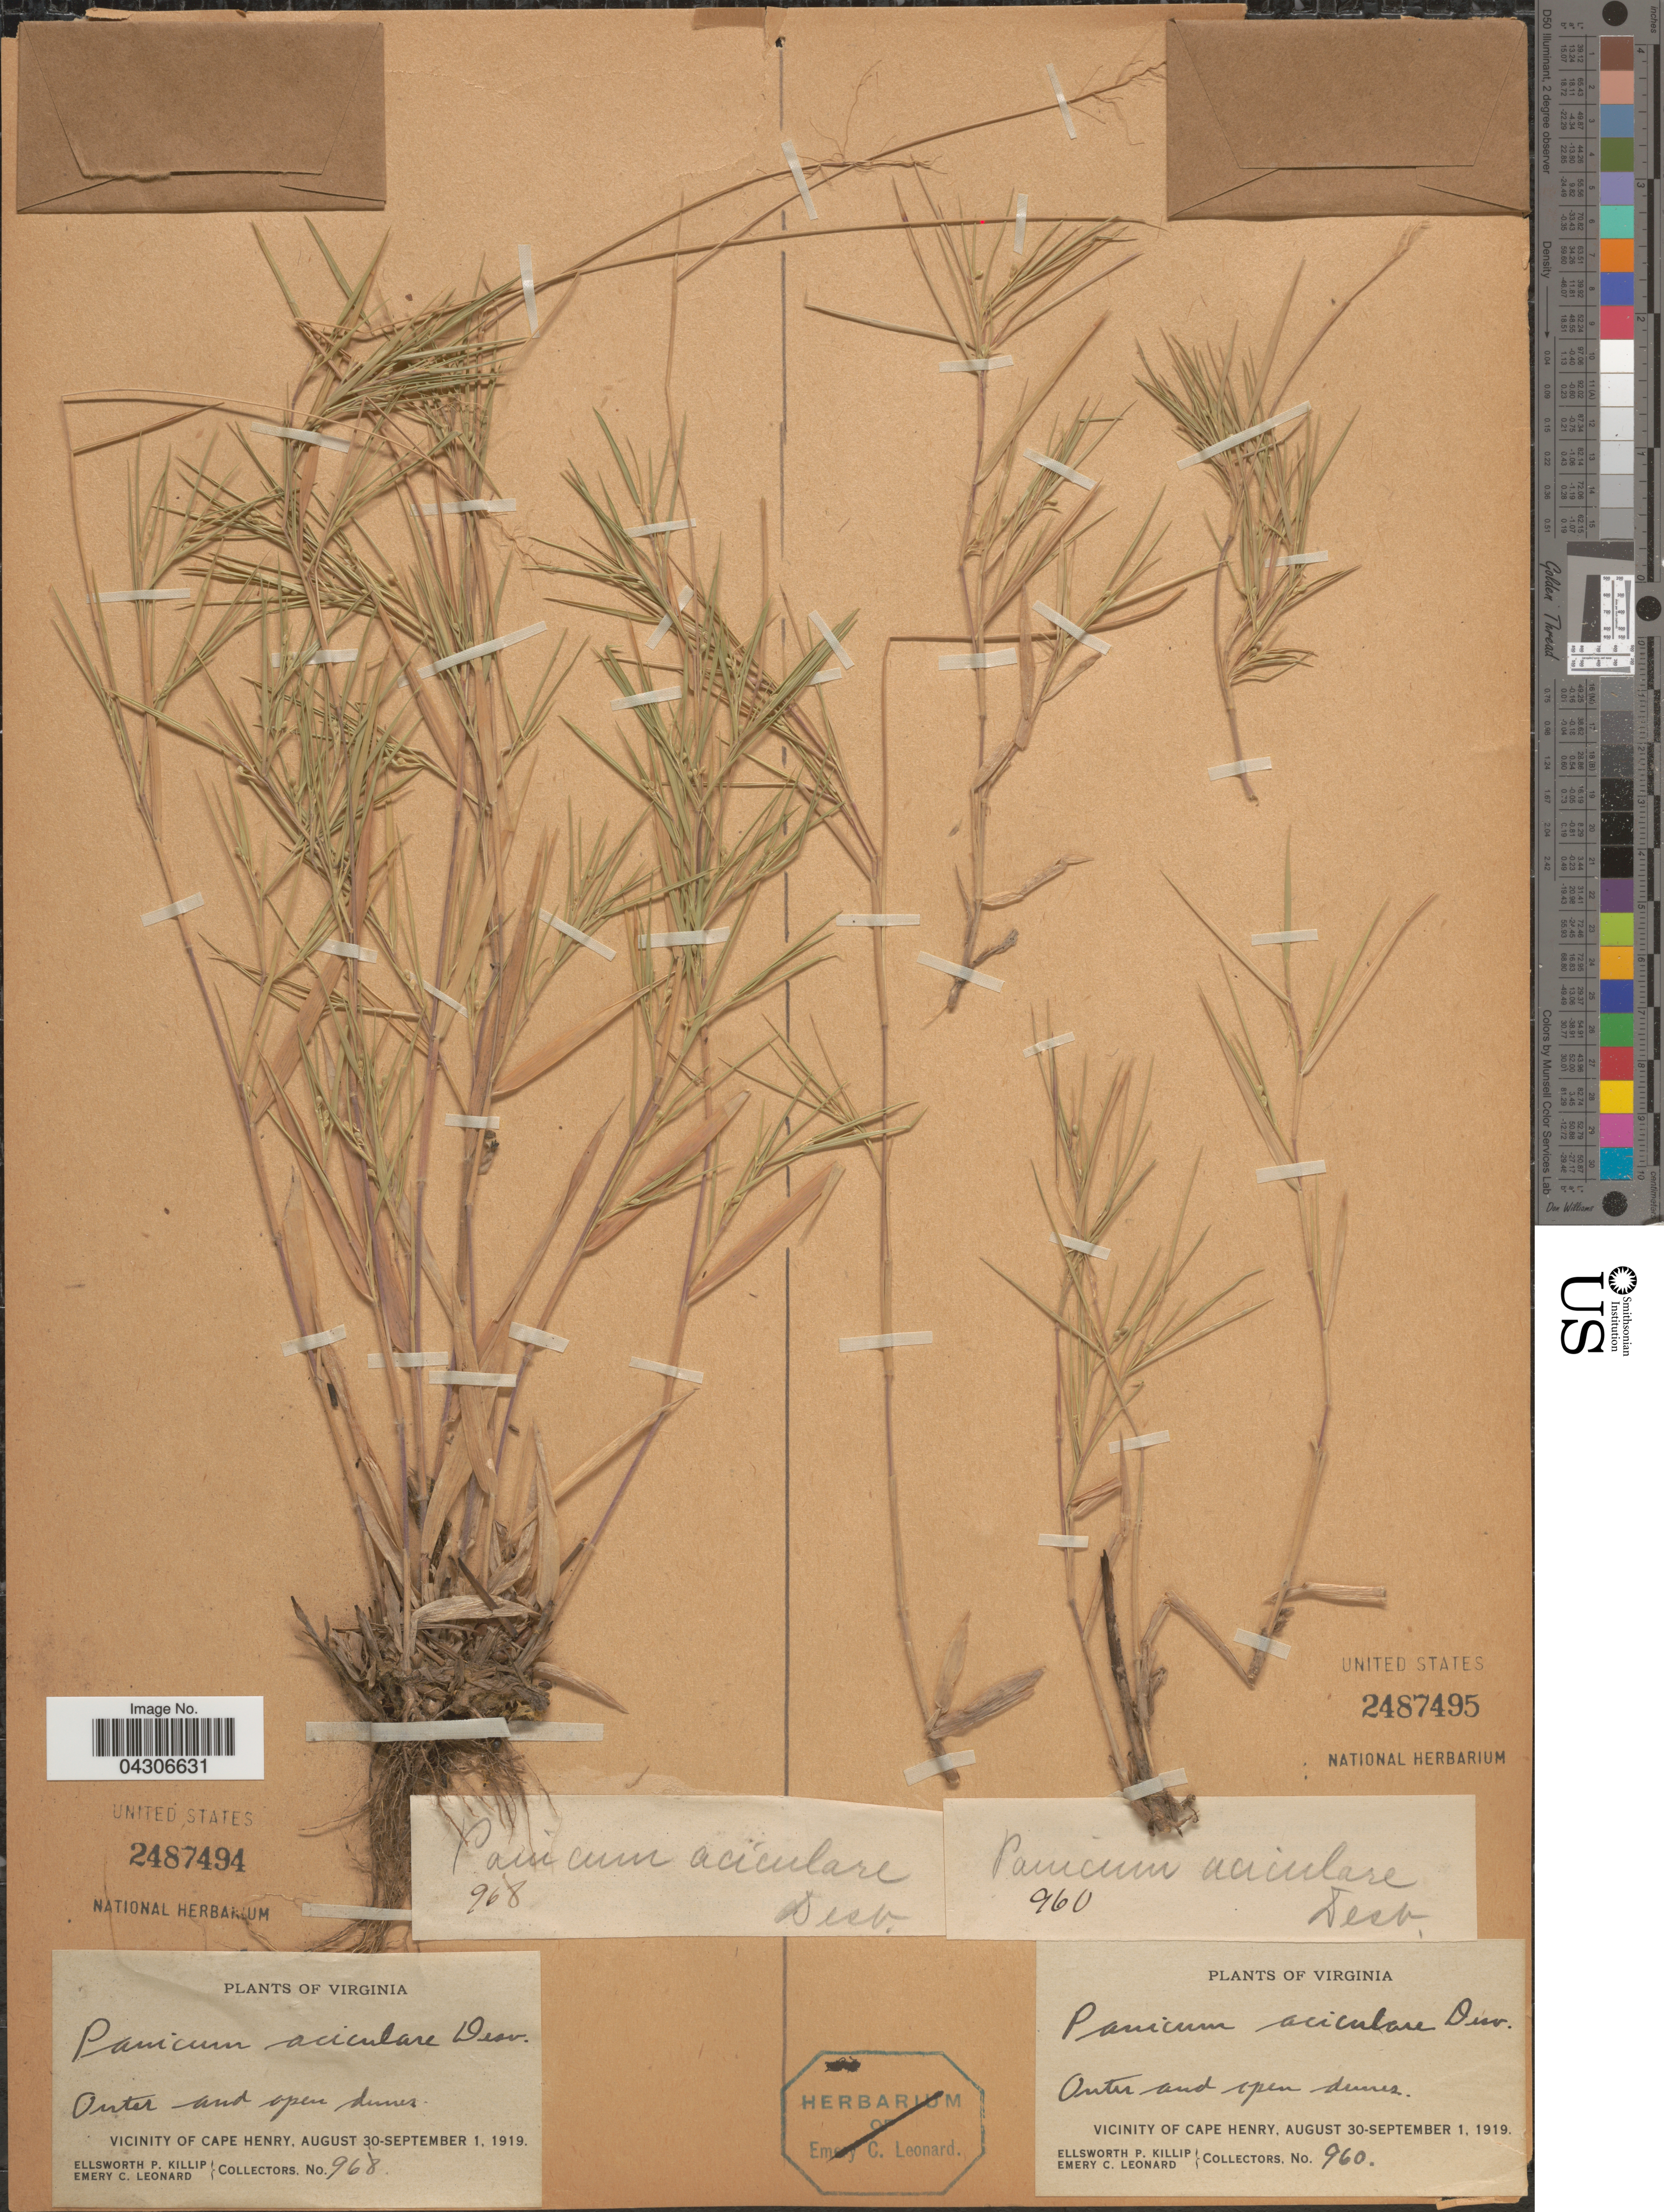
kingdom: Plantae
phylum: Tracheophyta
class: Liliopsida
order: Poales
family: Poaceae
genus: Dichanthelium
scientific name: Dichanthelium aciculare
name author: (Desv. ex Poir.) Gould & C.A. Clark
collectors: E. P. Killip & E. C. Leonard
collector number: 960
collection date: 1919-08-30/1919-09-01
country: United States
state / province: Virginia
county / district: City of Virginia Beach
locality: Vicinity Of Cape Henry.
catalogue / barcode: US 2487495-2